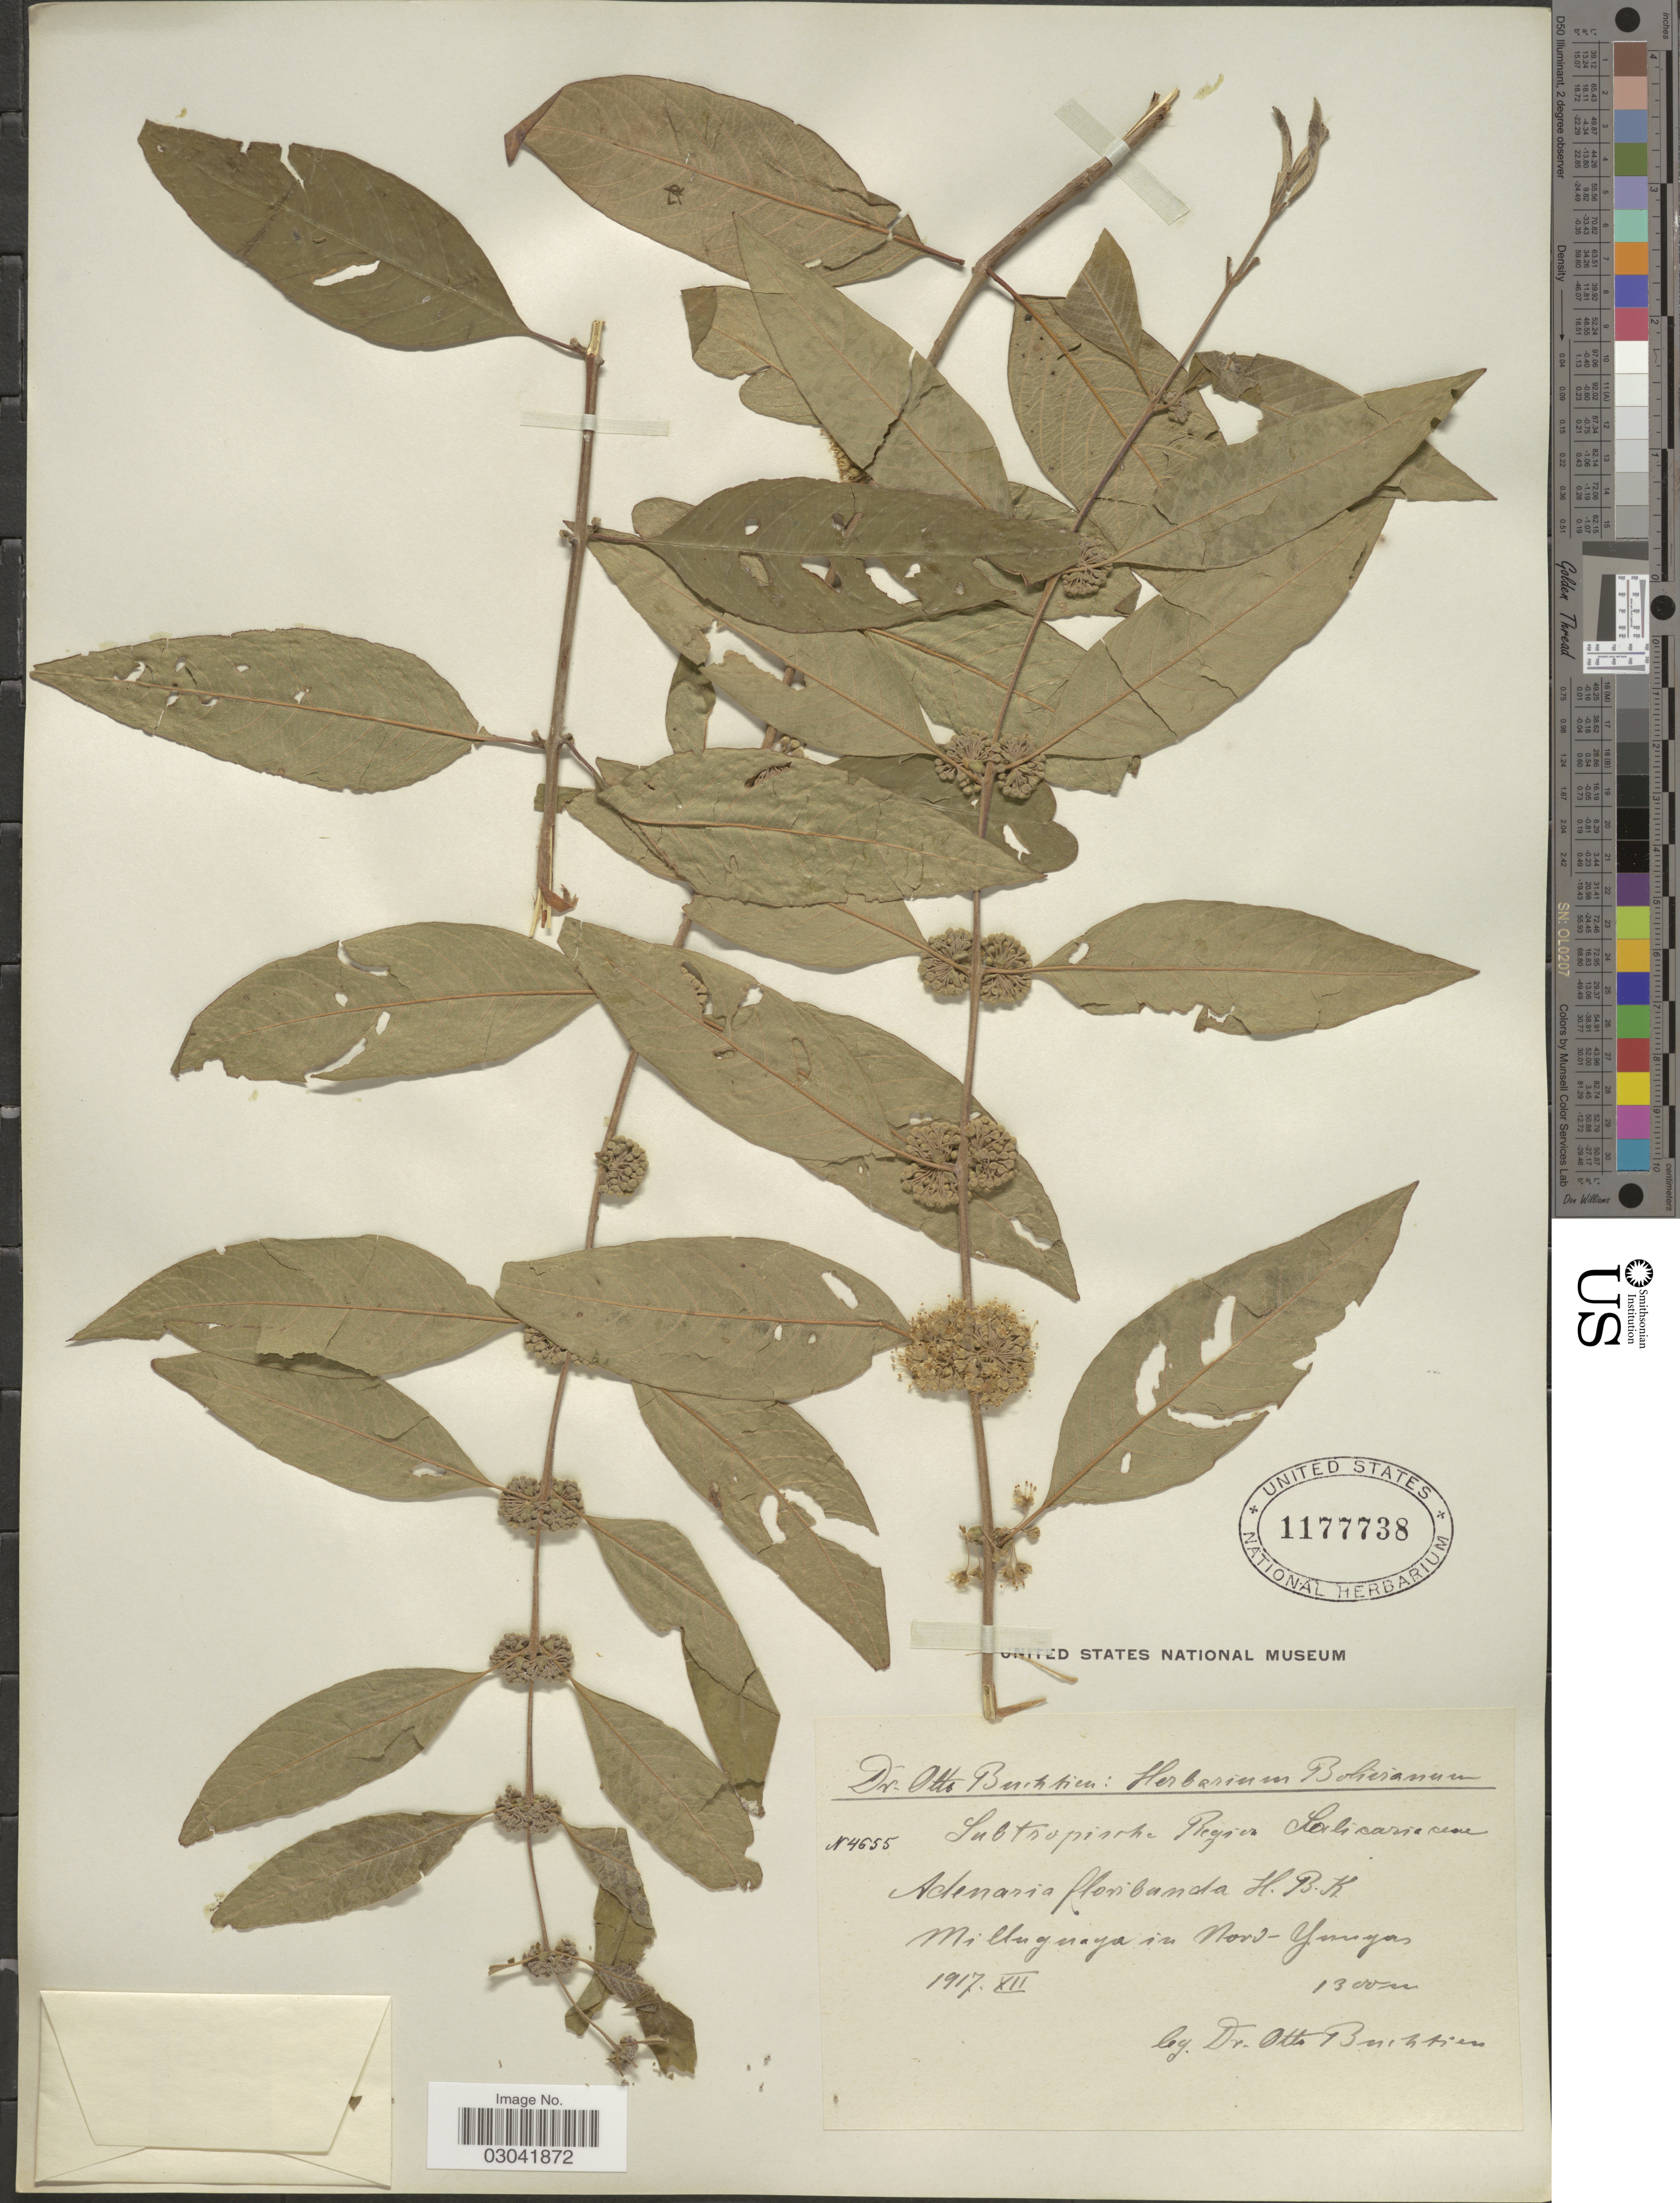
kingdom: Plantae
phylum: Tracheophyta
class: Magnoliopsida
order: Myrtales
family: Lythraceae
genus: Adenaria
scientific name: Adenaria floribunda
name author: Kunth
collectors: O. Buchtien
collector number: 4655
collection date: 1917-12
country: Bolivia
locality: Milluguaya in Nord-Yungas.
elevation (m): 1300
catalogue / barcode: US 1177738